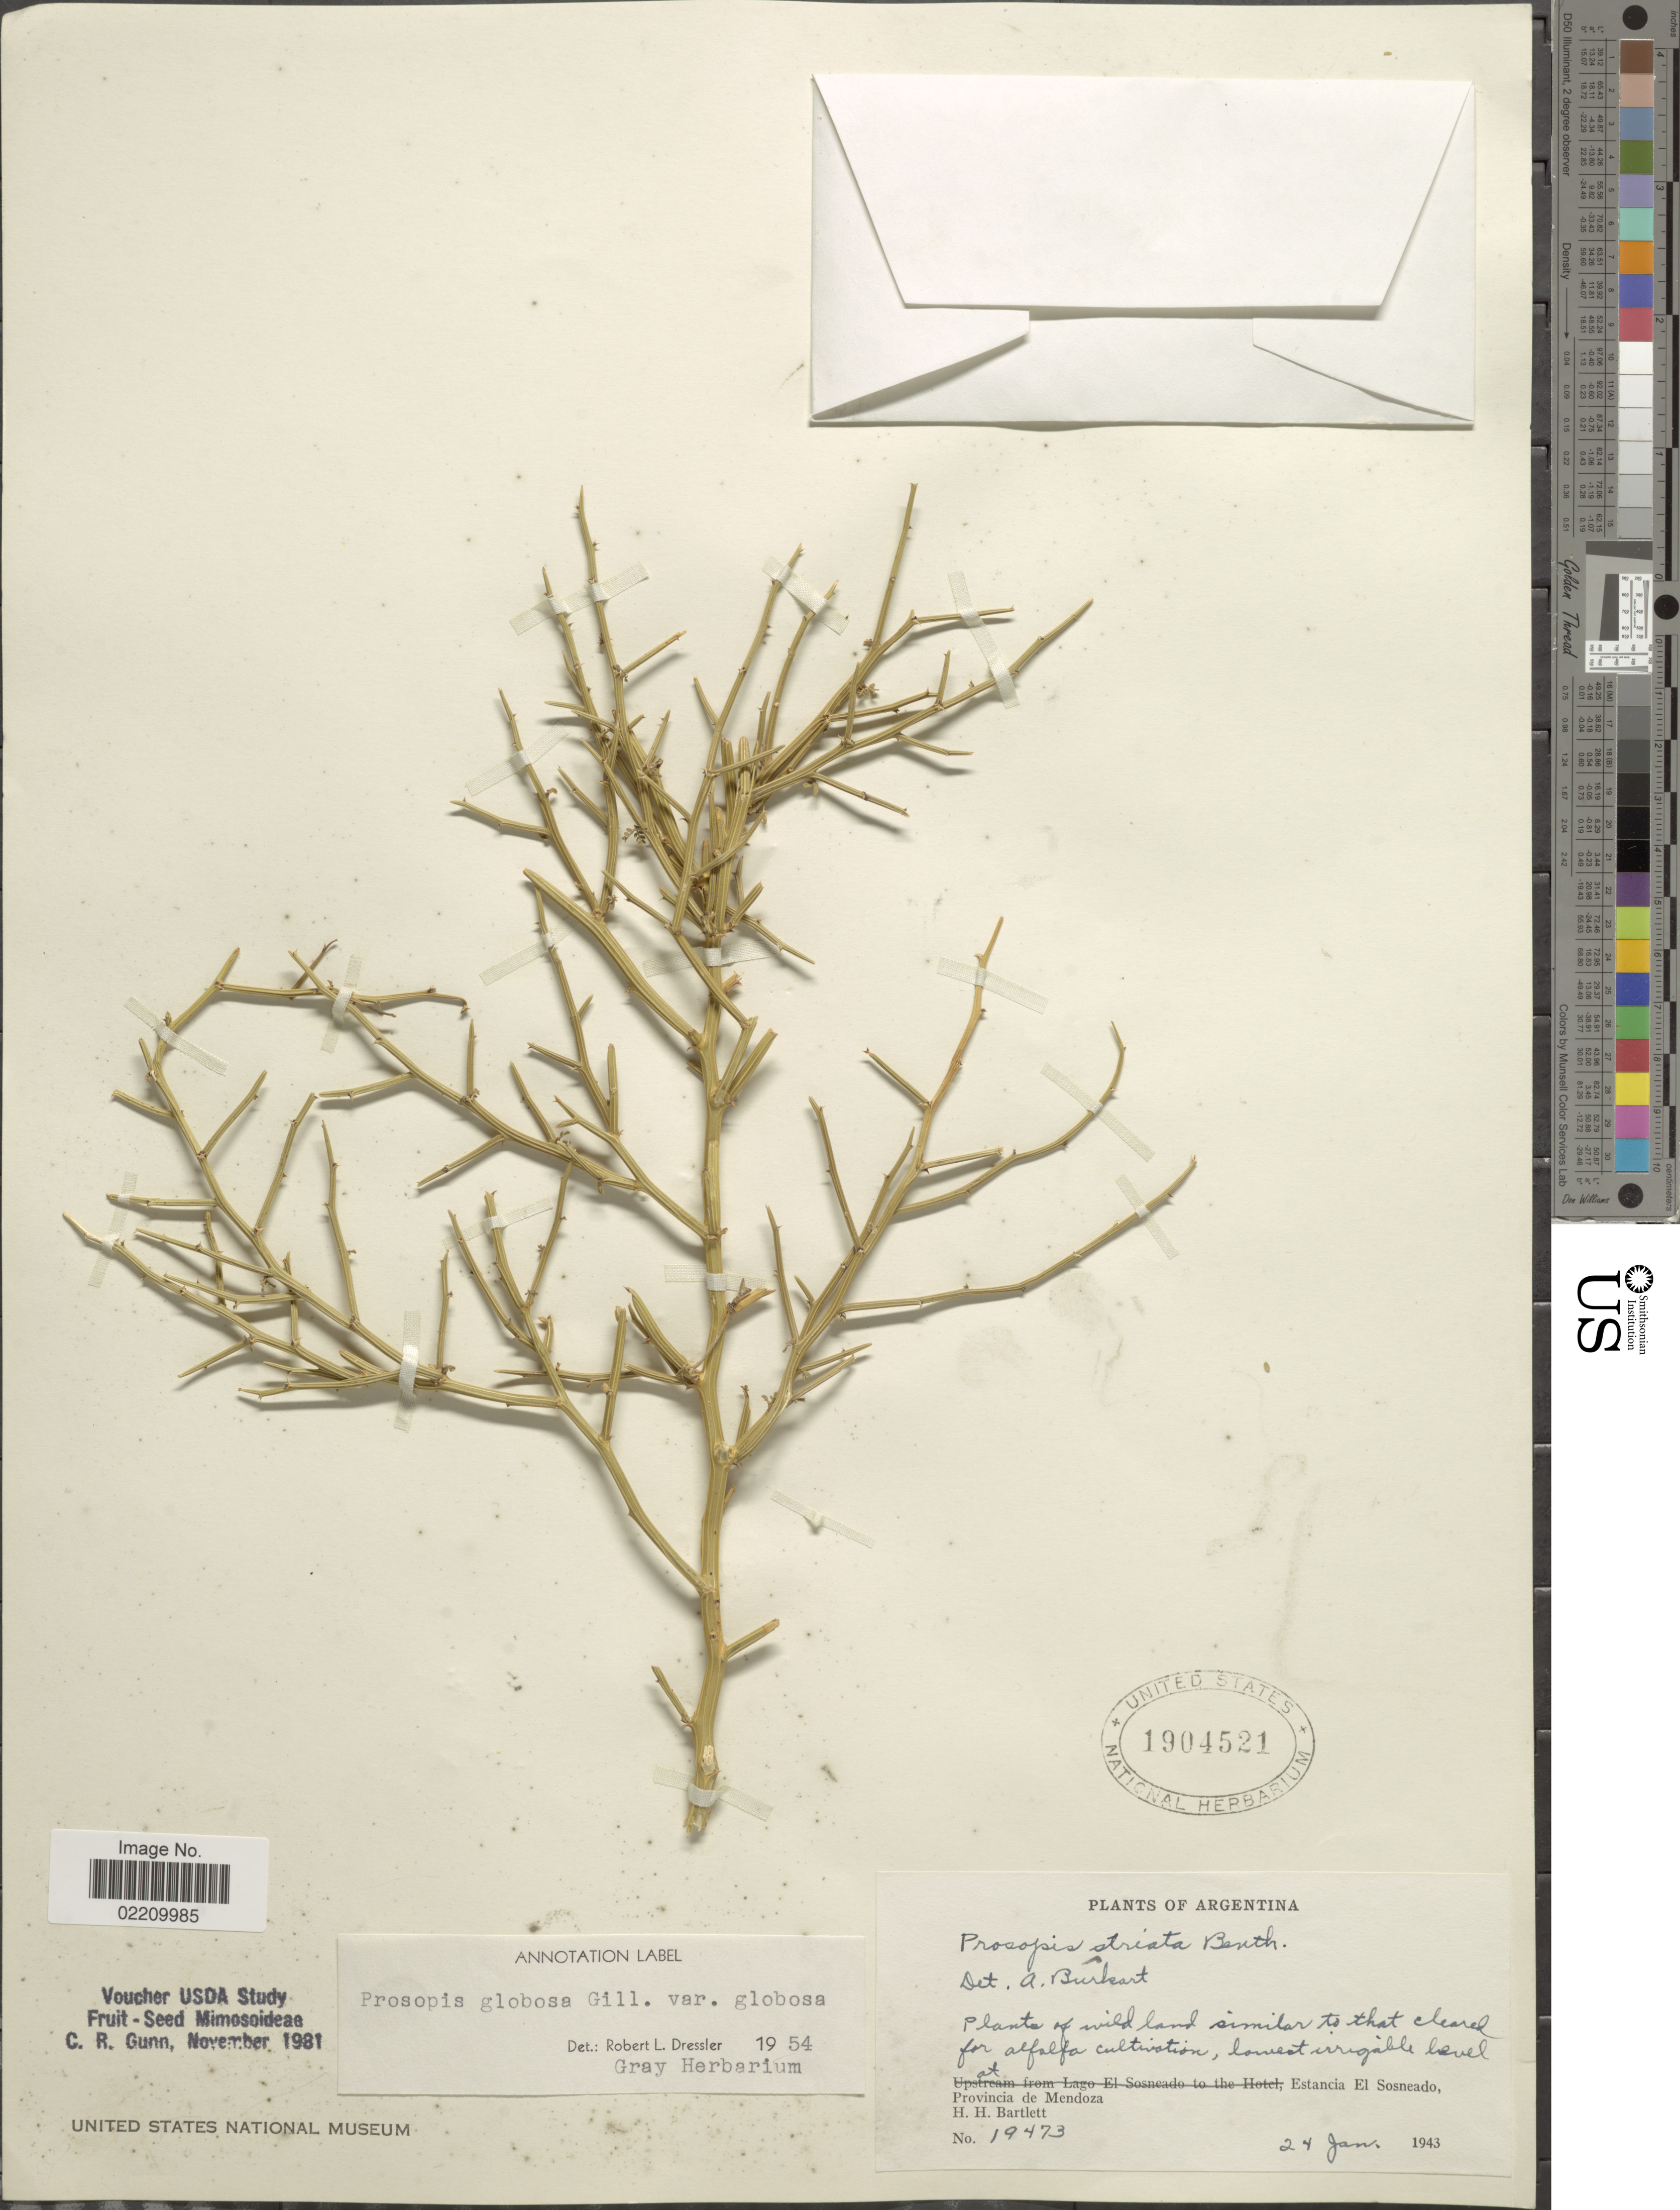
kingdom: Plantae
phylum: Tracheophyta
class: Magnoliopsida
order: Fabales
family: Fabaceae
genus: Prosopidastrum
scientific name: Prosopidastrum globosum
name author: (Gillies ex Hook. & Arn.) Burkart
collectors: H. H. Bartlett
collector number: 19473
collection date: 1943-01-24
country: Argentina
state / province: Mendoza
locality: Estancia El Sosneado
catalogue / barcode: US 1904521